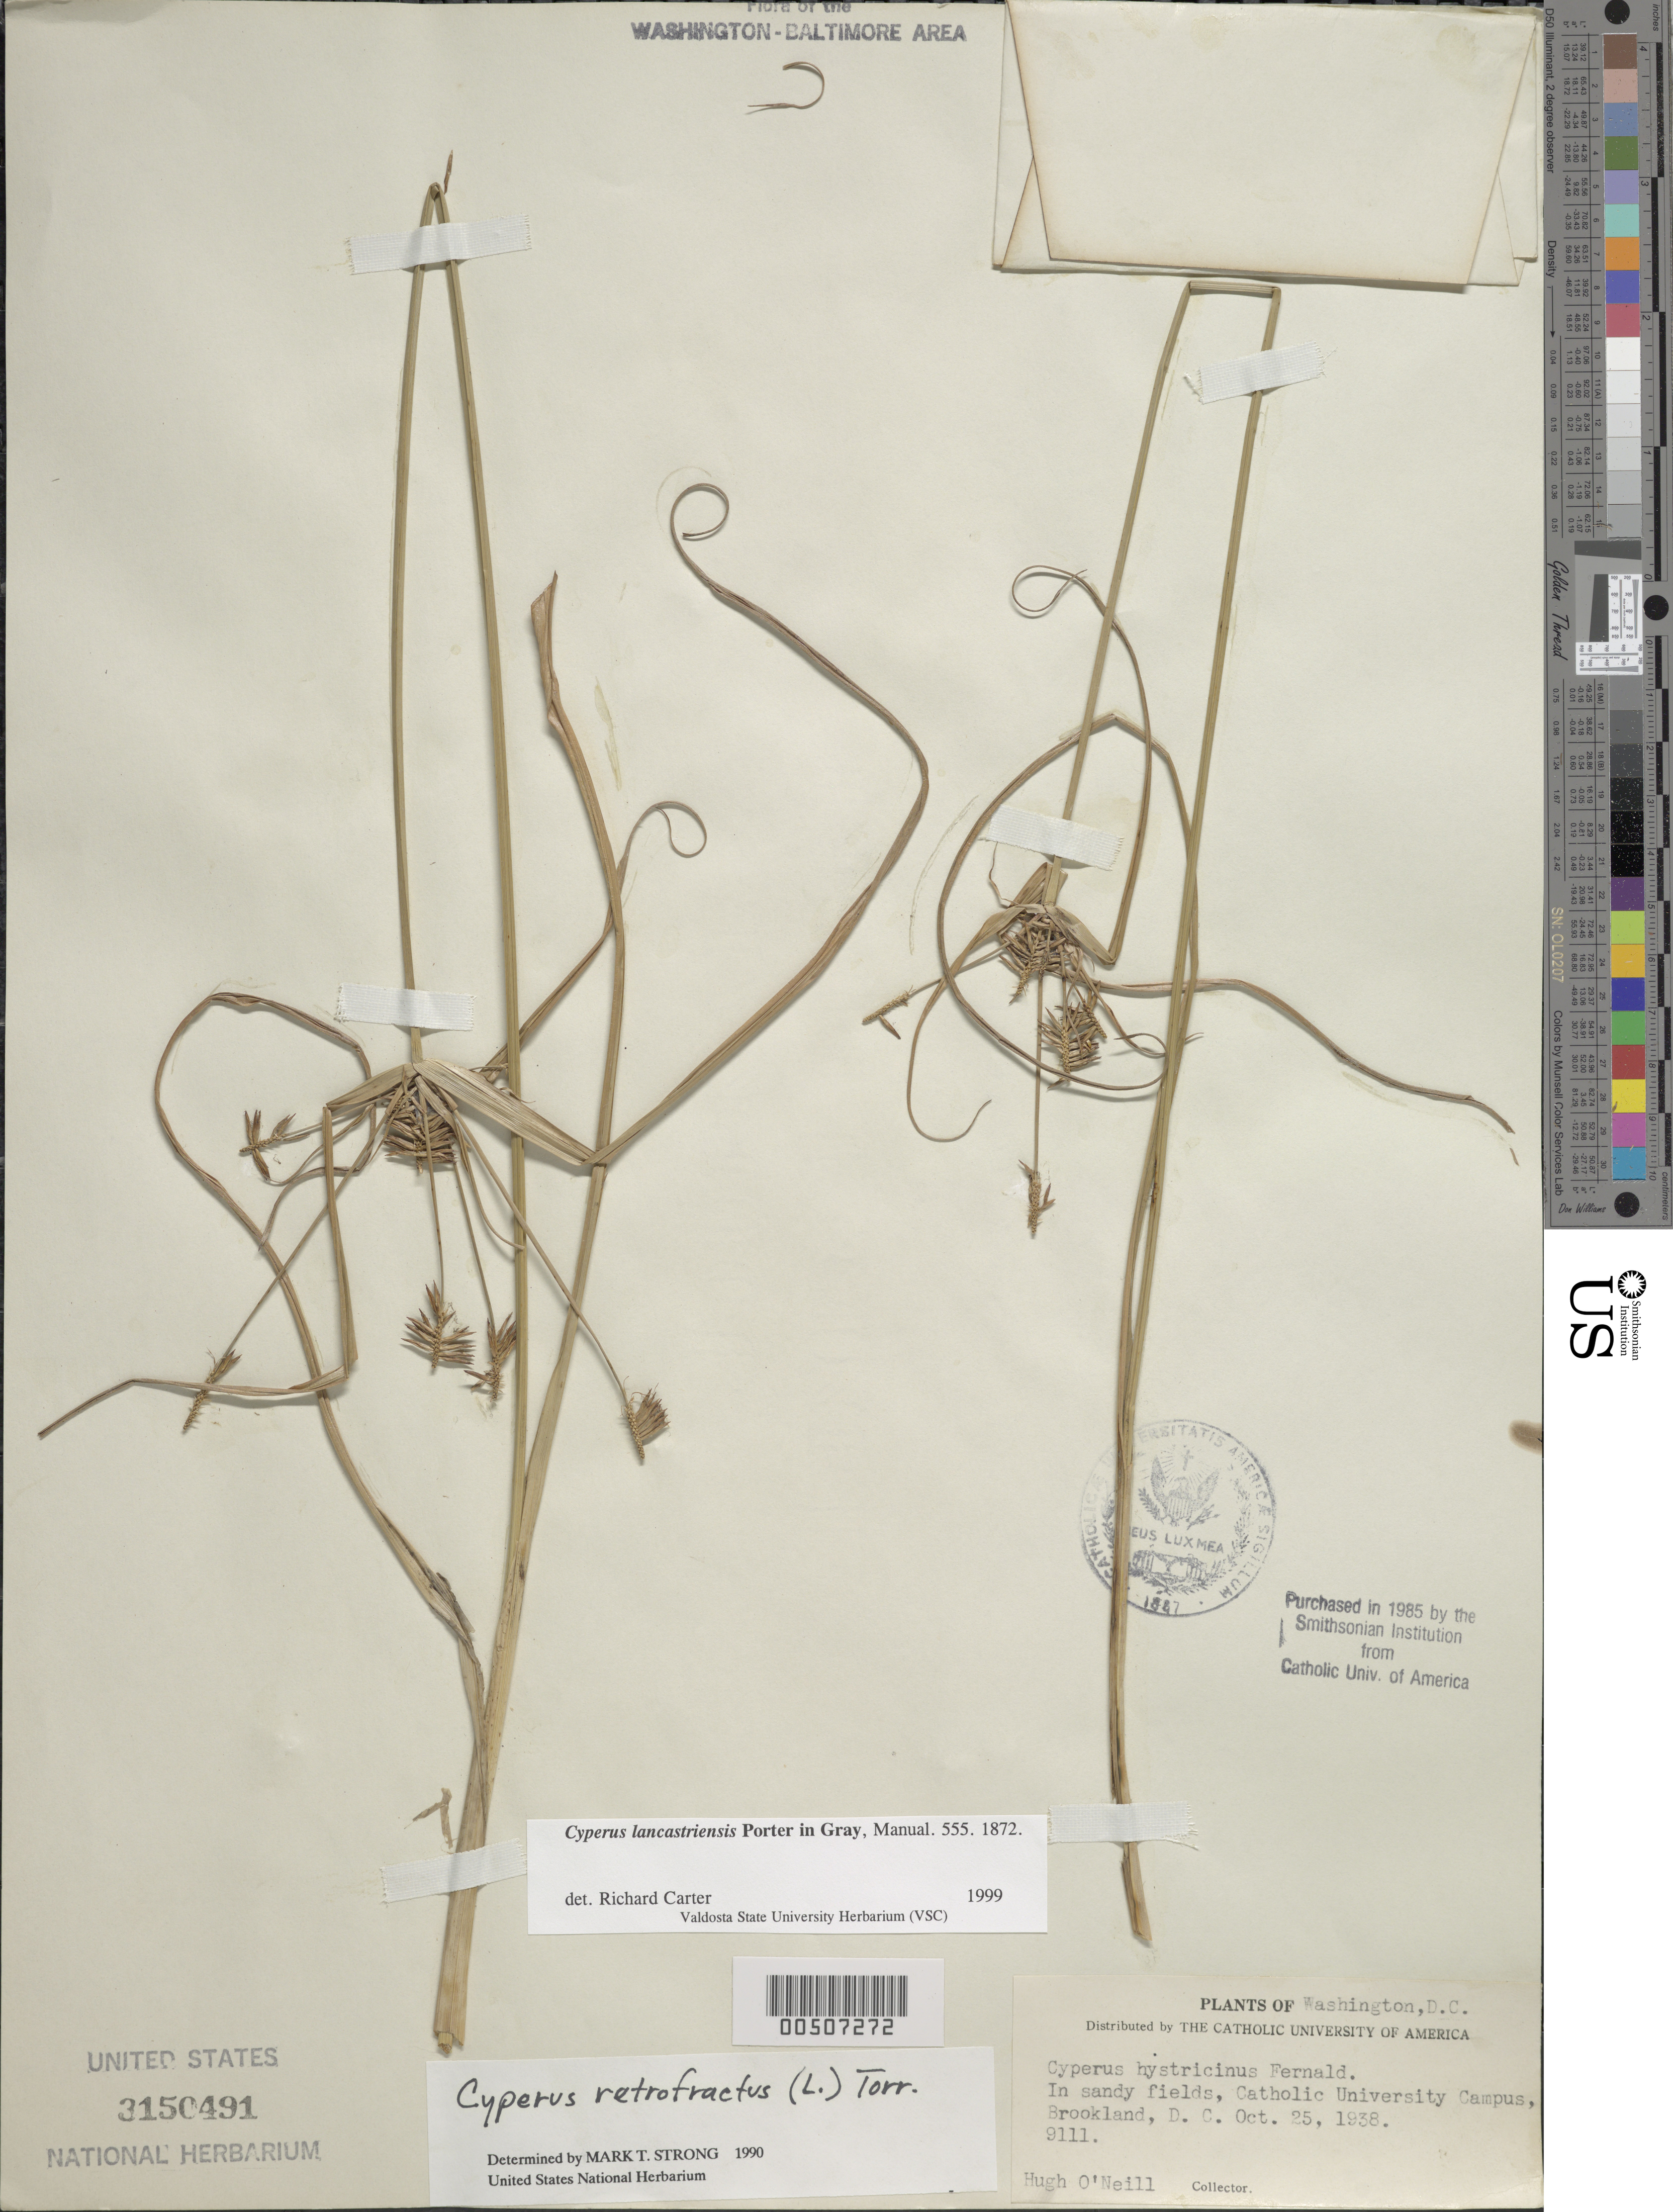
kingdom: Plantae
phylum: Tracheophyta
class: Liliopsida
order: Poales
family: Cyperaceae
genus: Cyperus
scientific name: Cyperus lancastriensis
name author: Porter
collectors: H. O'Neill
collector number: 9111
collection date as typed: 25 Oct 1938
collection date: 1938-10-25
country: United States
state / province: District of Columbia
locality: Brookland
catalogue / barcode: US 3150491